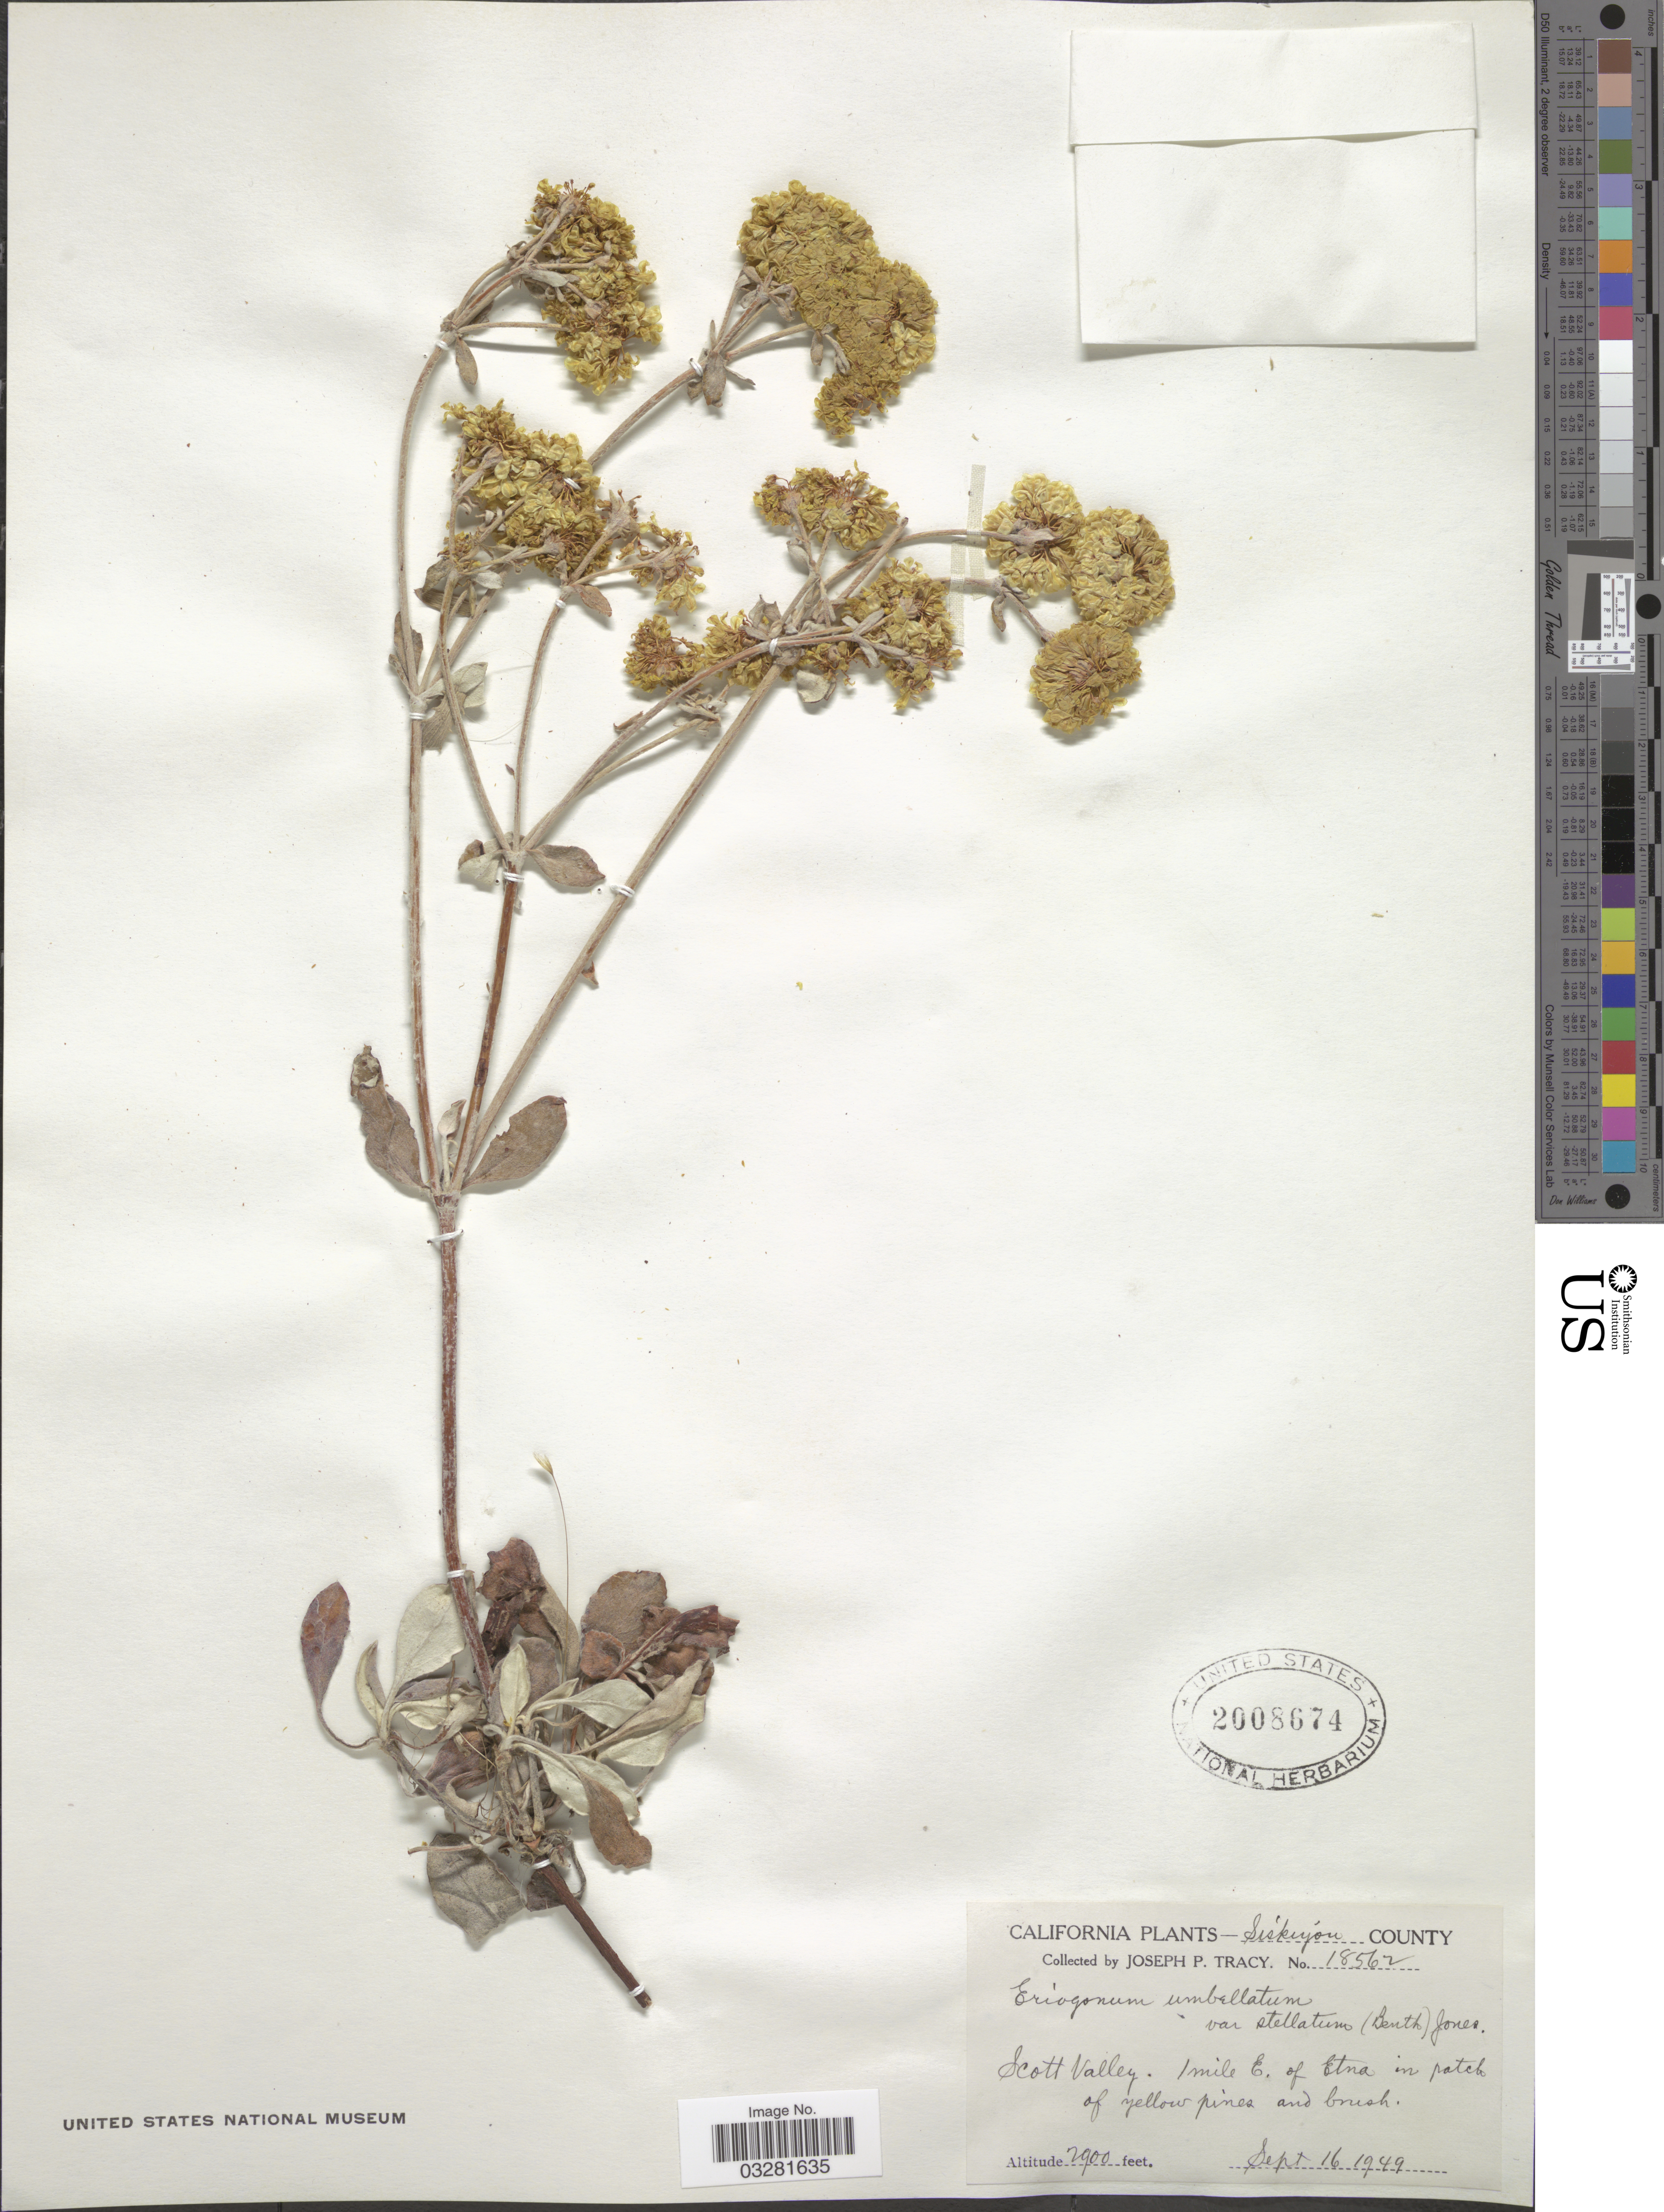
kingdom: Plantae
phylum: Tracheophyta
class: Magnoliopsida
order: Caryophyllales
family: Polygonaceae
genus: Eriogonum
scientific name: Eriogonum umbellatum var. speciosum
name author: (Drew) S. Stokes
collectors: J. Tracy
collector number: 18562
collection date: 1949-09-16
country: United States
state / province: California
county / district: Siskiyou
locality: Siskiyou County. Scott Valley. 1 mile E. of Etna.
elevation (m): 884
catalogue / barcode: US 2008674